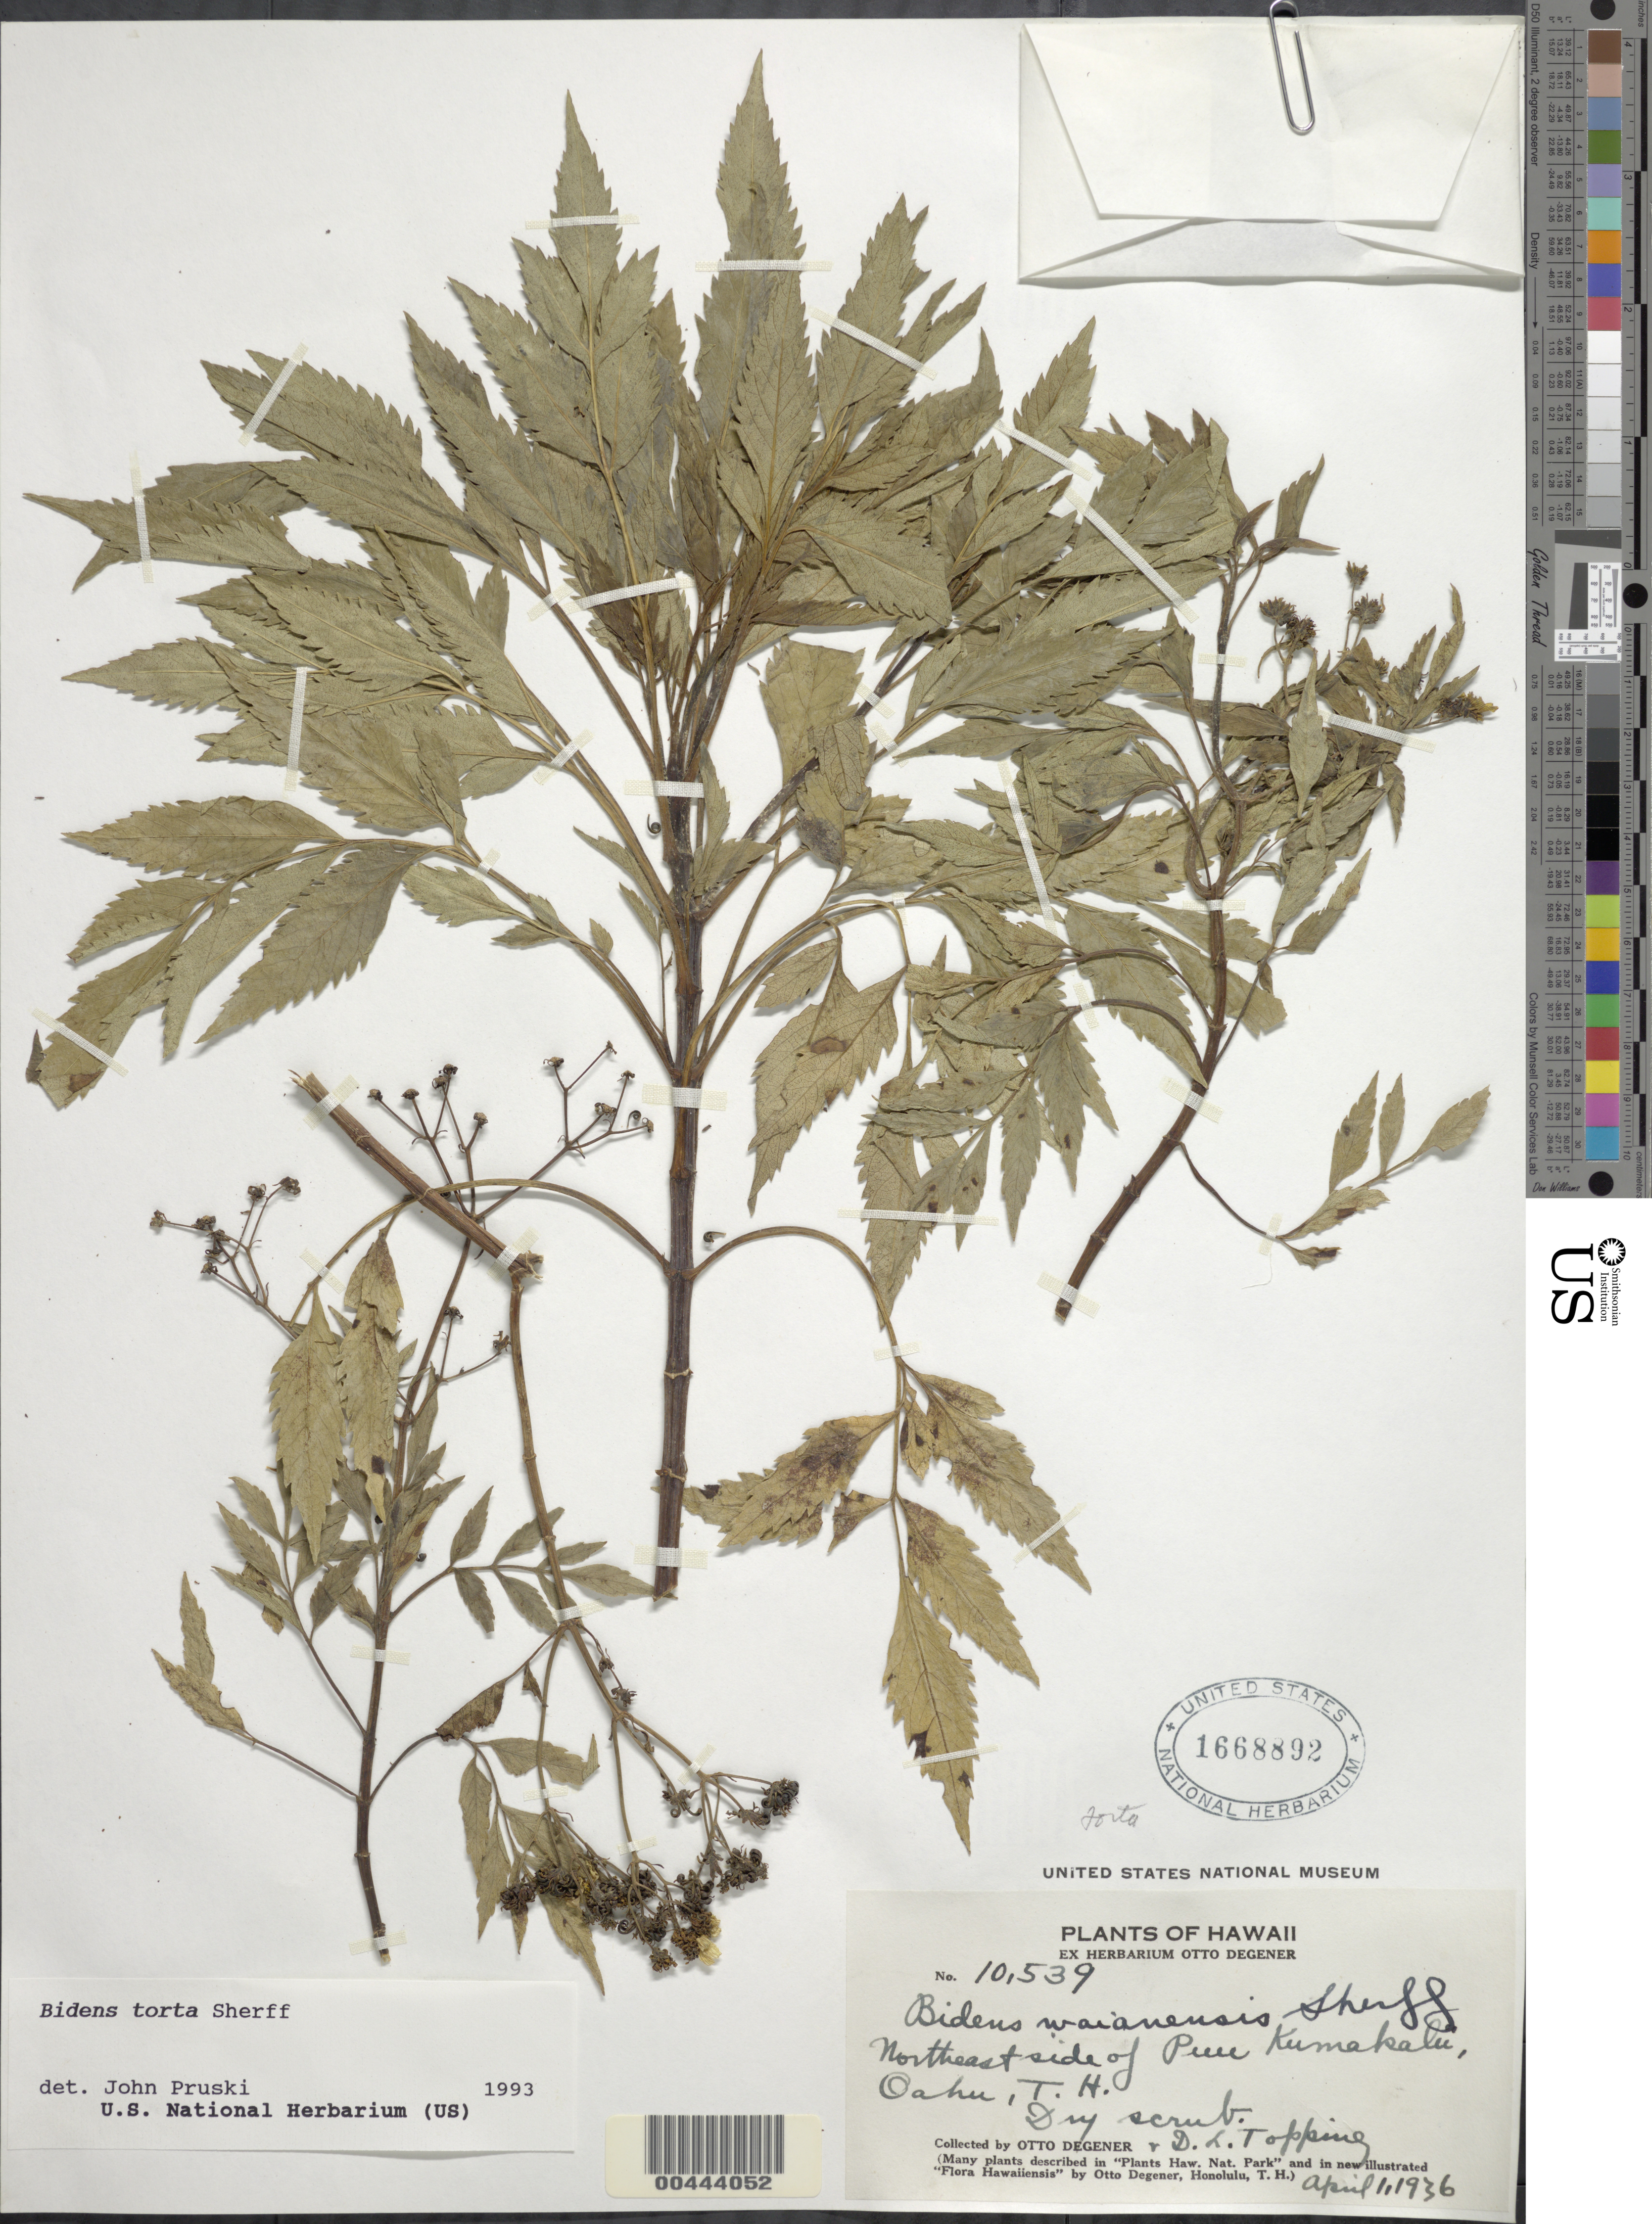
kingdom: Plantae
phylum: Tracheophyta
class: Magnoliopsida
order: Asterales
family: Asteraceae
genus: Bidens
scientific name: Bidens torta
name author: Sherff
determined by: Pruski, J. F.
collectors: O. Degener & D. L. Topping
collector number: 10539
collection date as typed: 1 Apr 1936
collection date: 1936-04-01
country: United States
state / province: Hawaii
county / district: Honolulu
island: Oahu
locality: NE side of Puu Kumakalu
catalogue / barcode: US 1668892